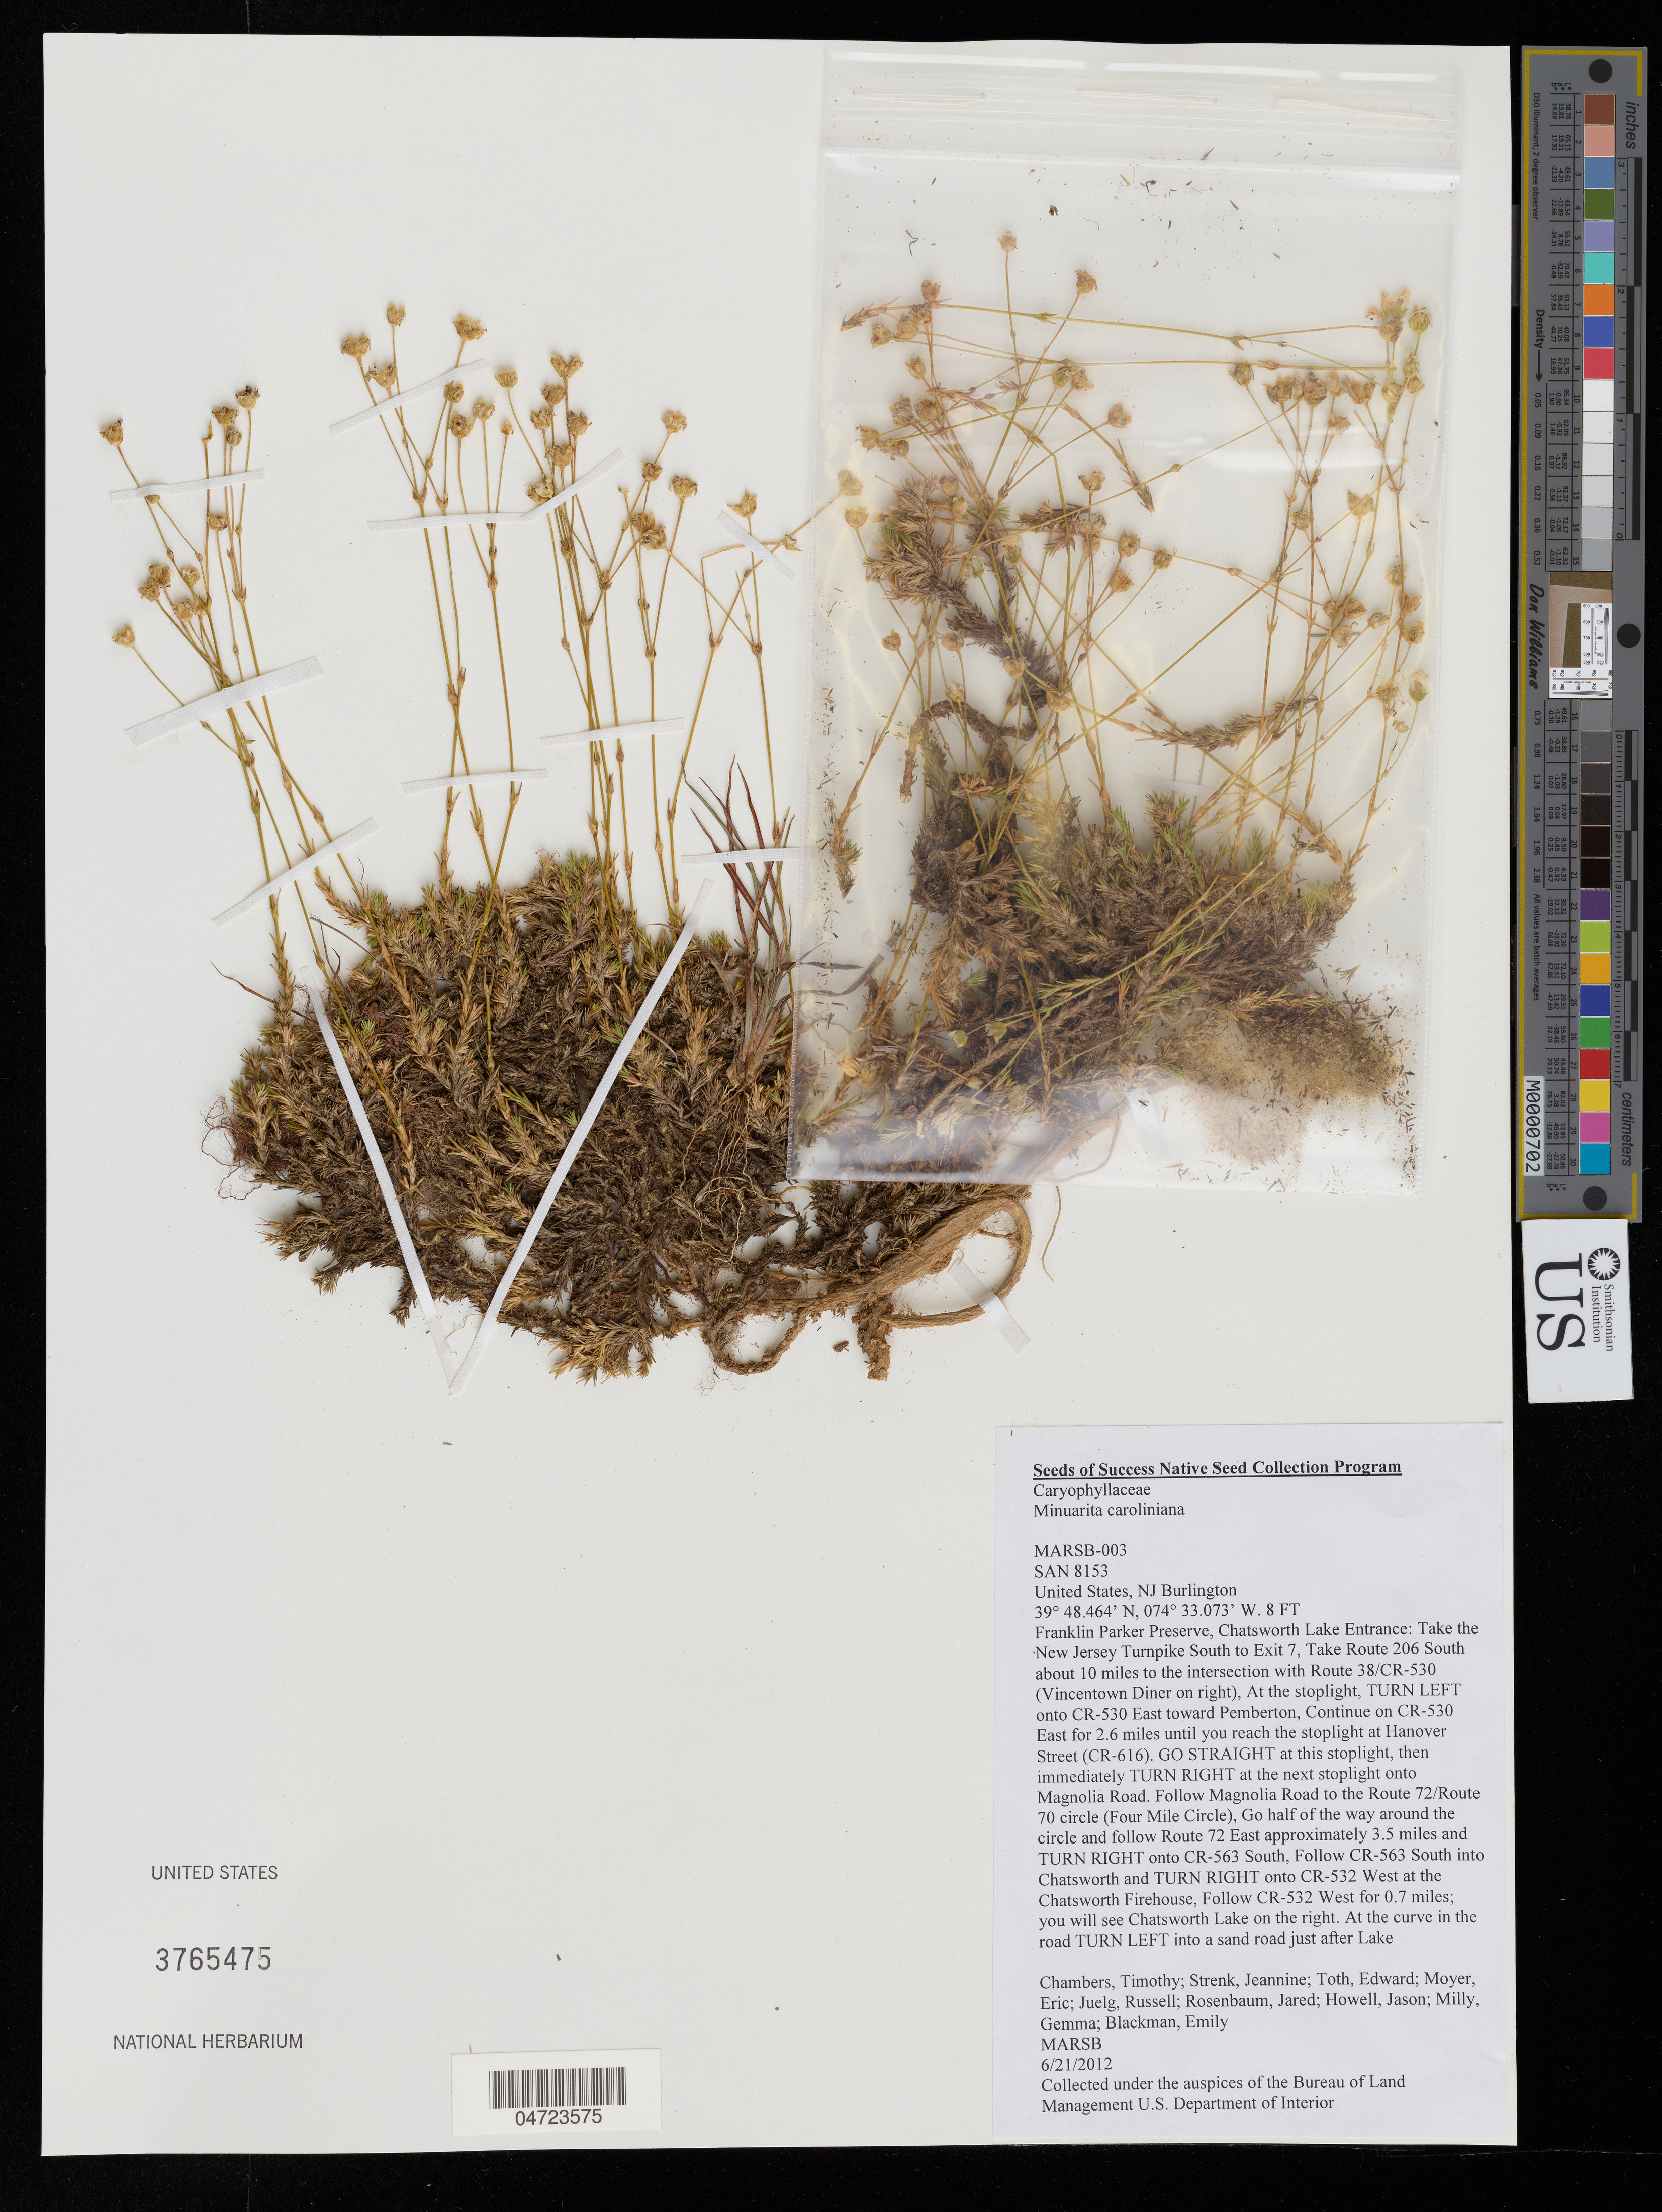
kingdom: Plantae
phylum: Tracheophyta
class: Magnoliopsida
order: Caryophyllales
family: Caryophyllaceae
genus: Minuartia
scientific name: Minuartia caroliniana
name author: (Walter) Mattf.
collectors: T. Chambers, J. Strenk, E. Toth, E. Moyer & et al.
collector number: MARSB-003/SAN8153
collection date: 2012-06-21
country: United States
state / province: New Jersey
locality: Burlington. Franklin Parker Preserve, Chatsworth Lake Entrance: Take the New Jersey Turnpike South to Exit 7, Take Route 206 South about 10 miles to the intersection with Route 38/CR-530 East for 2.6 miles until you reach the stoplight at Hanover Street (CR-616). GO STRAIGHT at this stoplight, then immediately TURN RIGHT at the next stoplight onto Magnolia Road. Follow Magnolia Road to the Route 72/Route 70 circle (Four Mile Circle), Go half of the way around the circle and follow Route 72 East approximately 3.5 miles and TURN RIGHT onto CR-563 South into Chatsworth and TURN RIGHT onto CR-532 West at the Chatsworth Firehouse, Follow CR-532 West for 0.7 miles; you will see Chatsworth Lake on the right. At the curve in the road TURN LEFT into a sand road just after Lake.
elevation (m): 2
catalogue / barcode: US 3765475